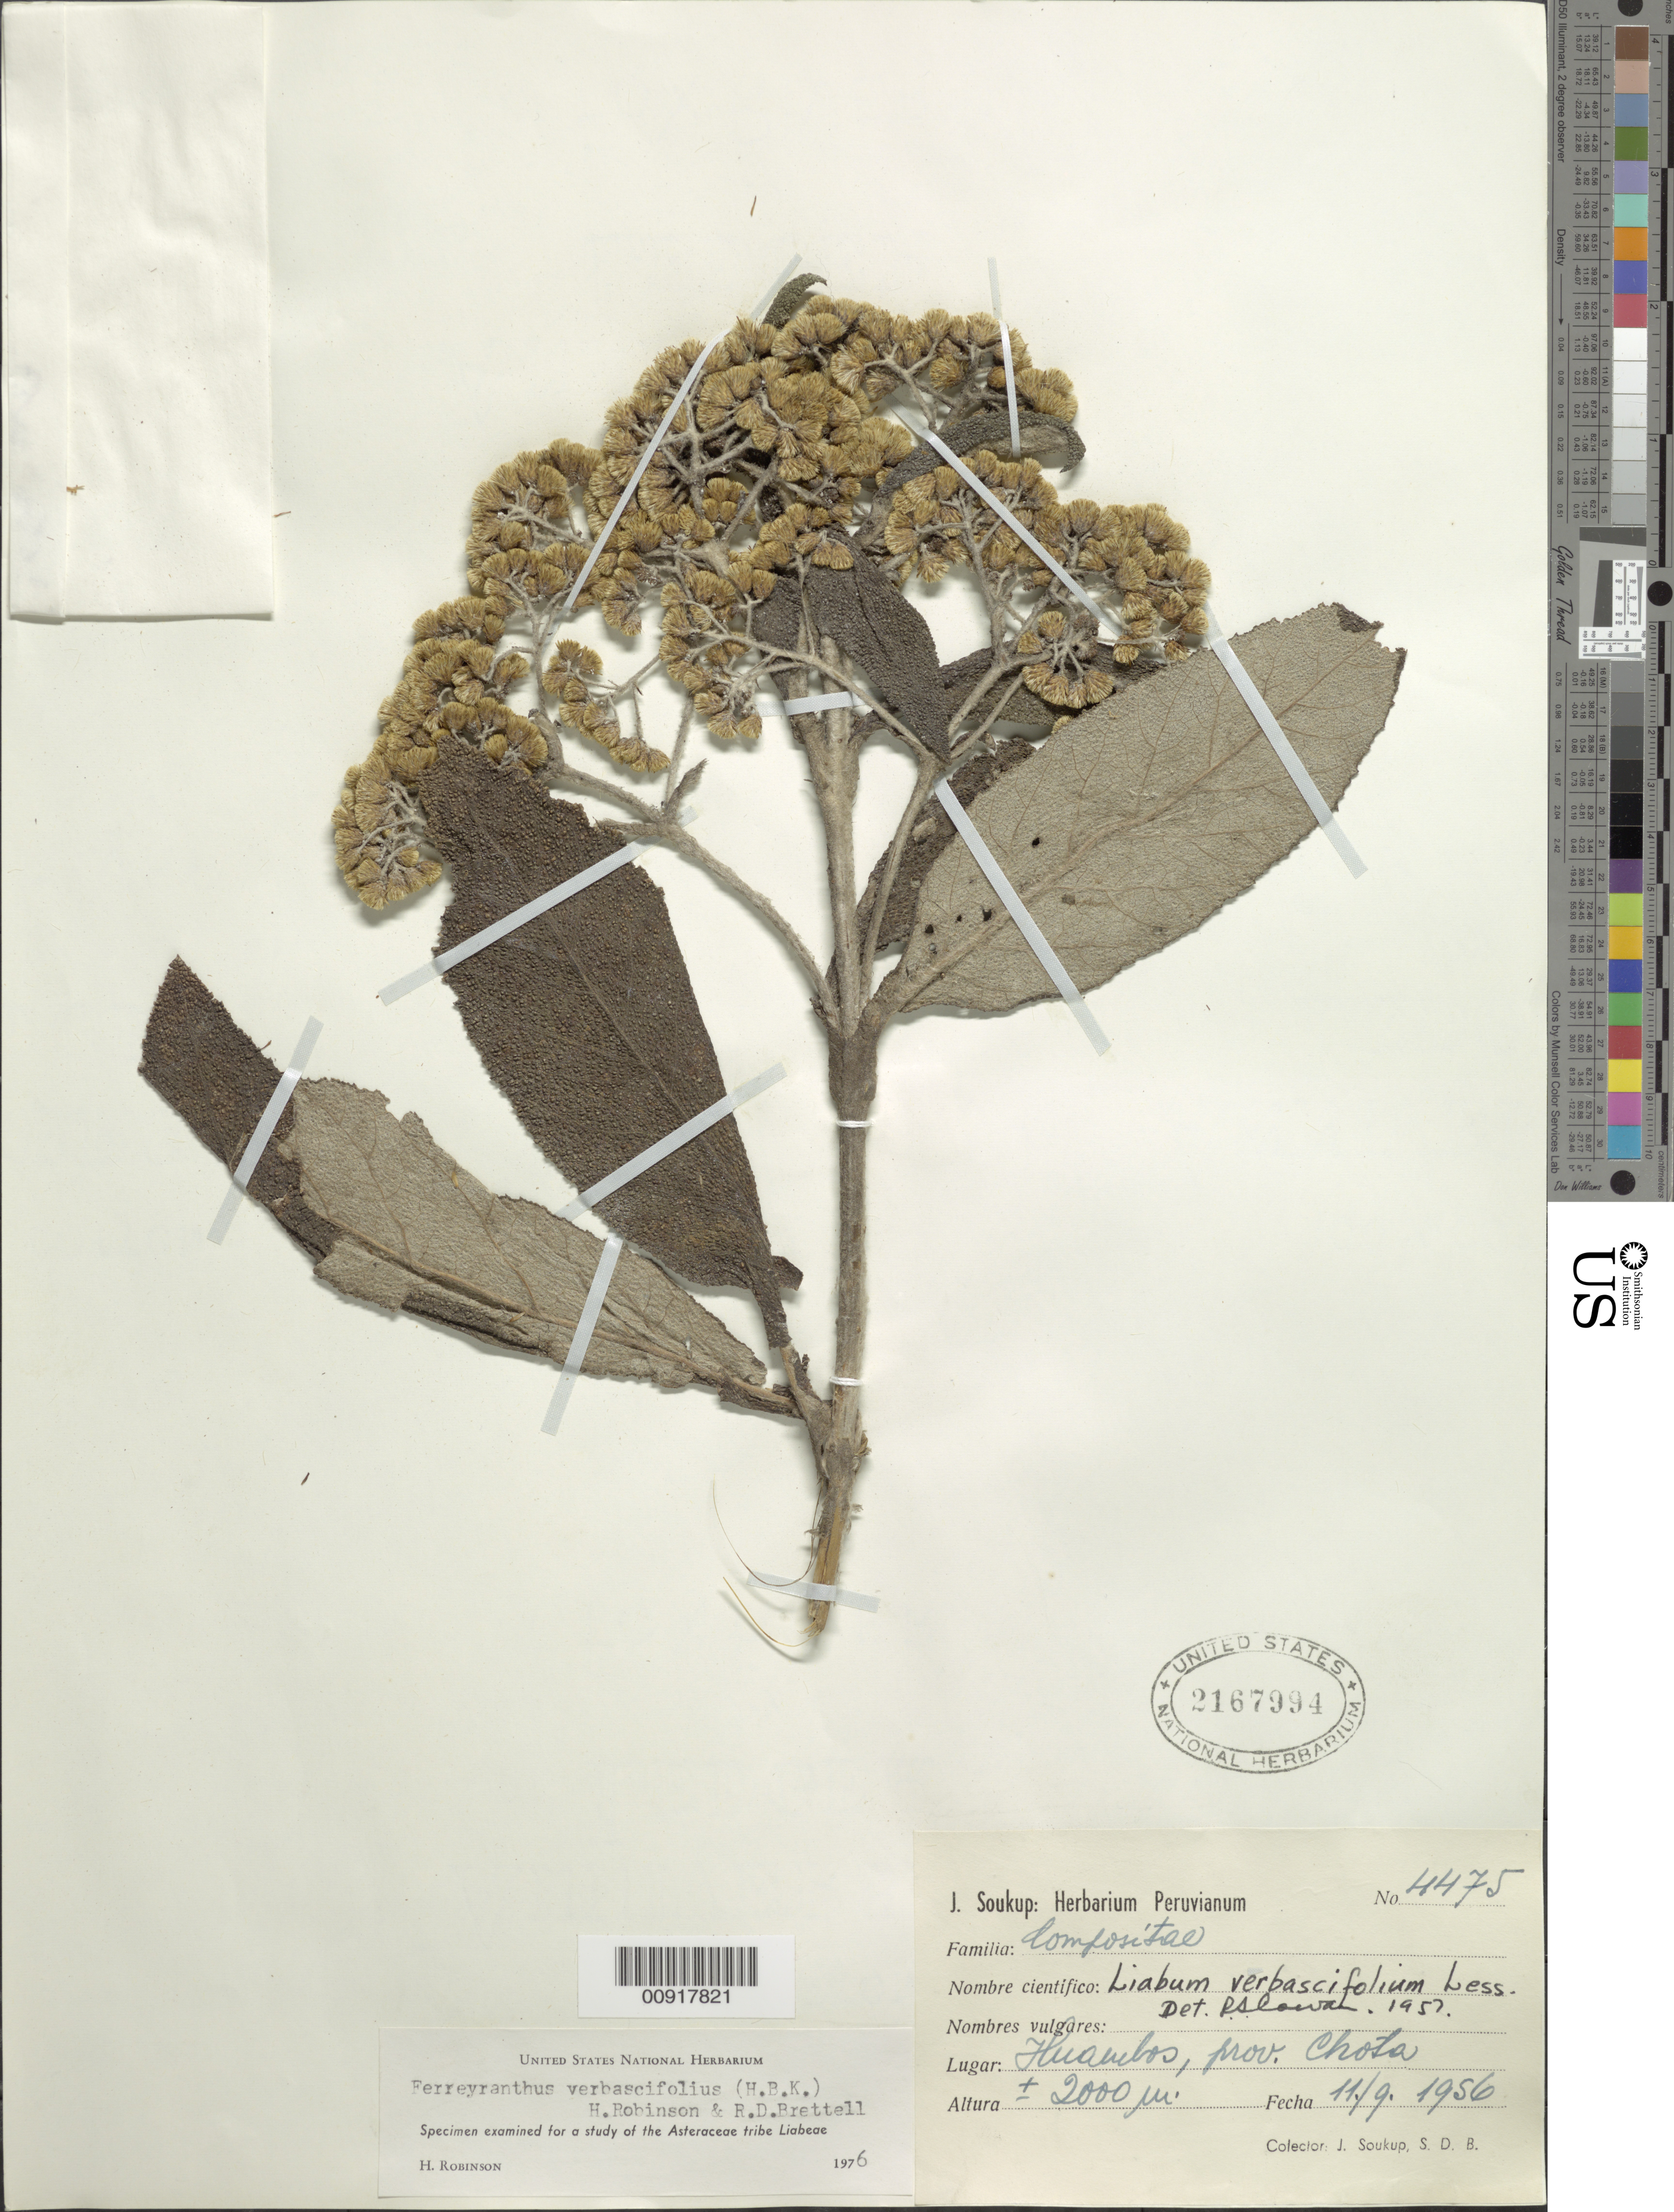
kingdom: Plantae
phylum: Tracheophyta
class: Magnoliopsida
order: Asterales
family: Asteraceae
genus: Ferreyranthus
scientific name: Ferreyranthus verbascifolius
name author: (Kunth) H. Rob. & Brettell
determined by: Robinson, Harold E., (US)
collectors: J. J. Soukup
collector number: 4475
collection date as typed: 11 September 1956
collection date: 1956-09-11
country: Peru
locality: Prov. Chota, Huambos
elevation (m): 2000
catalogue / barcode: US 2167994